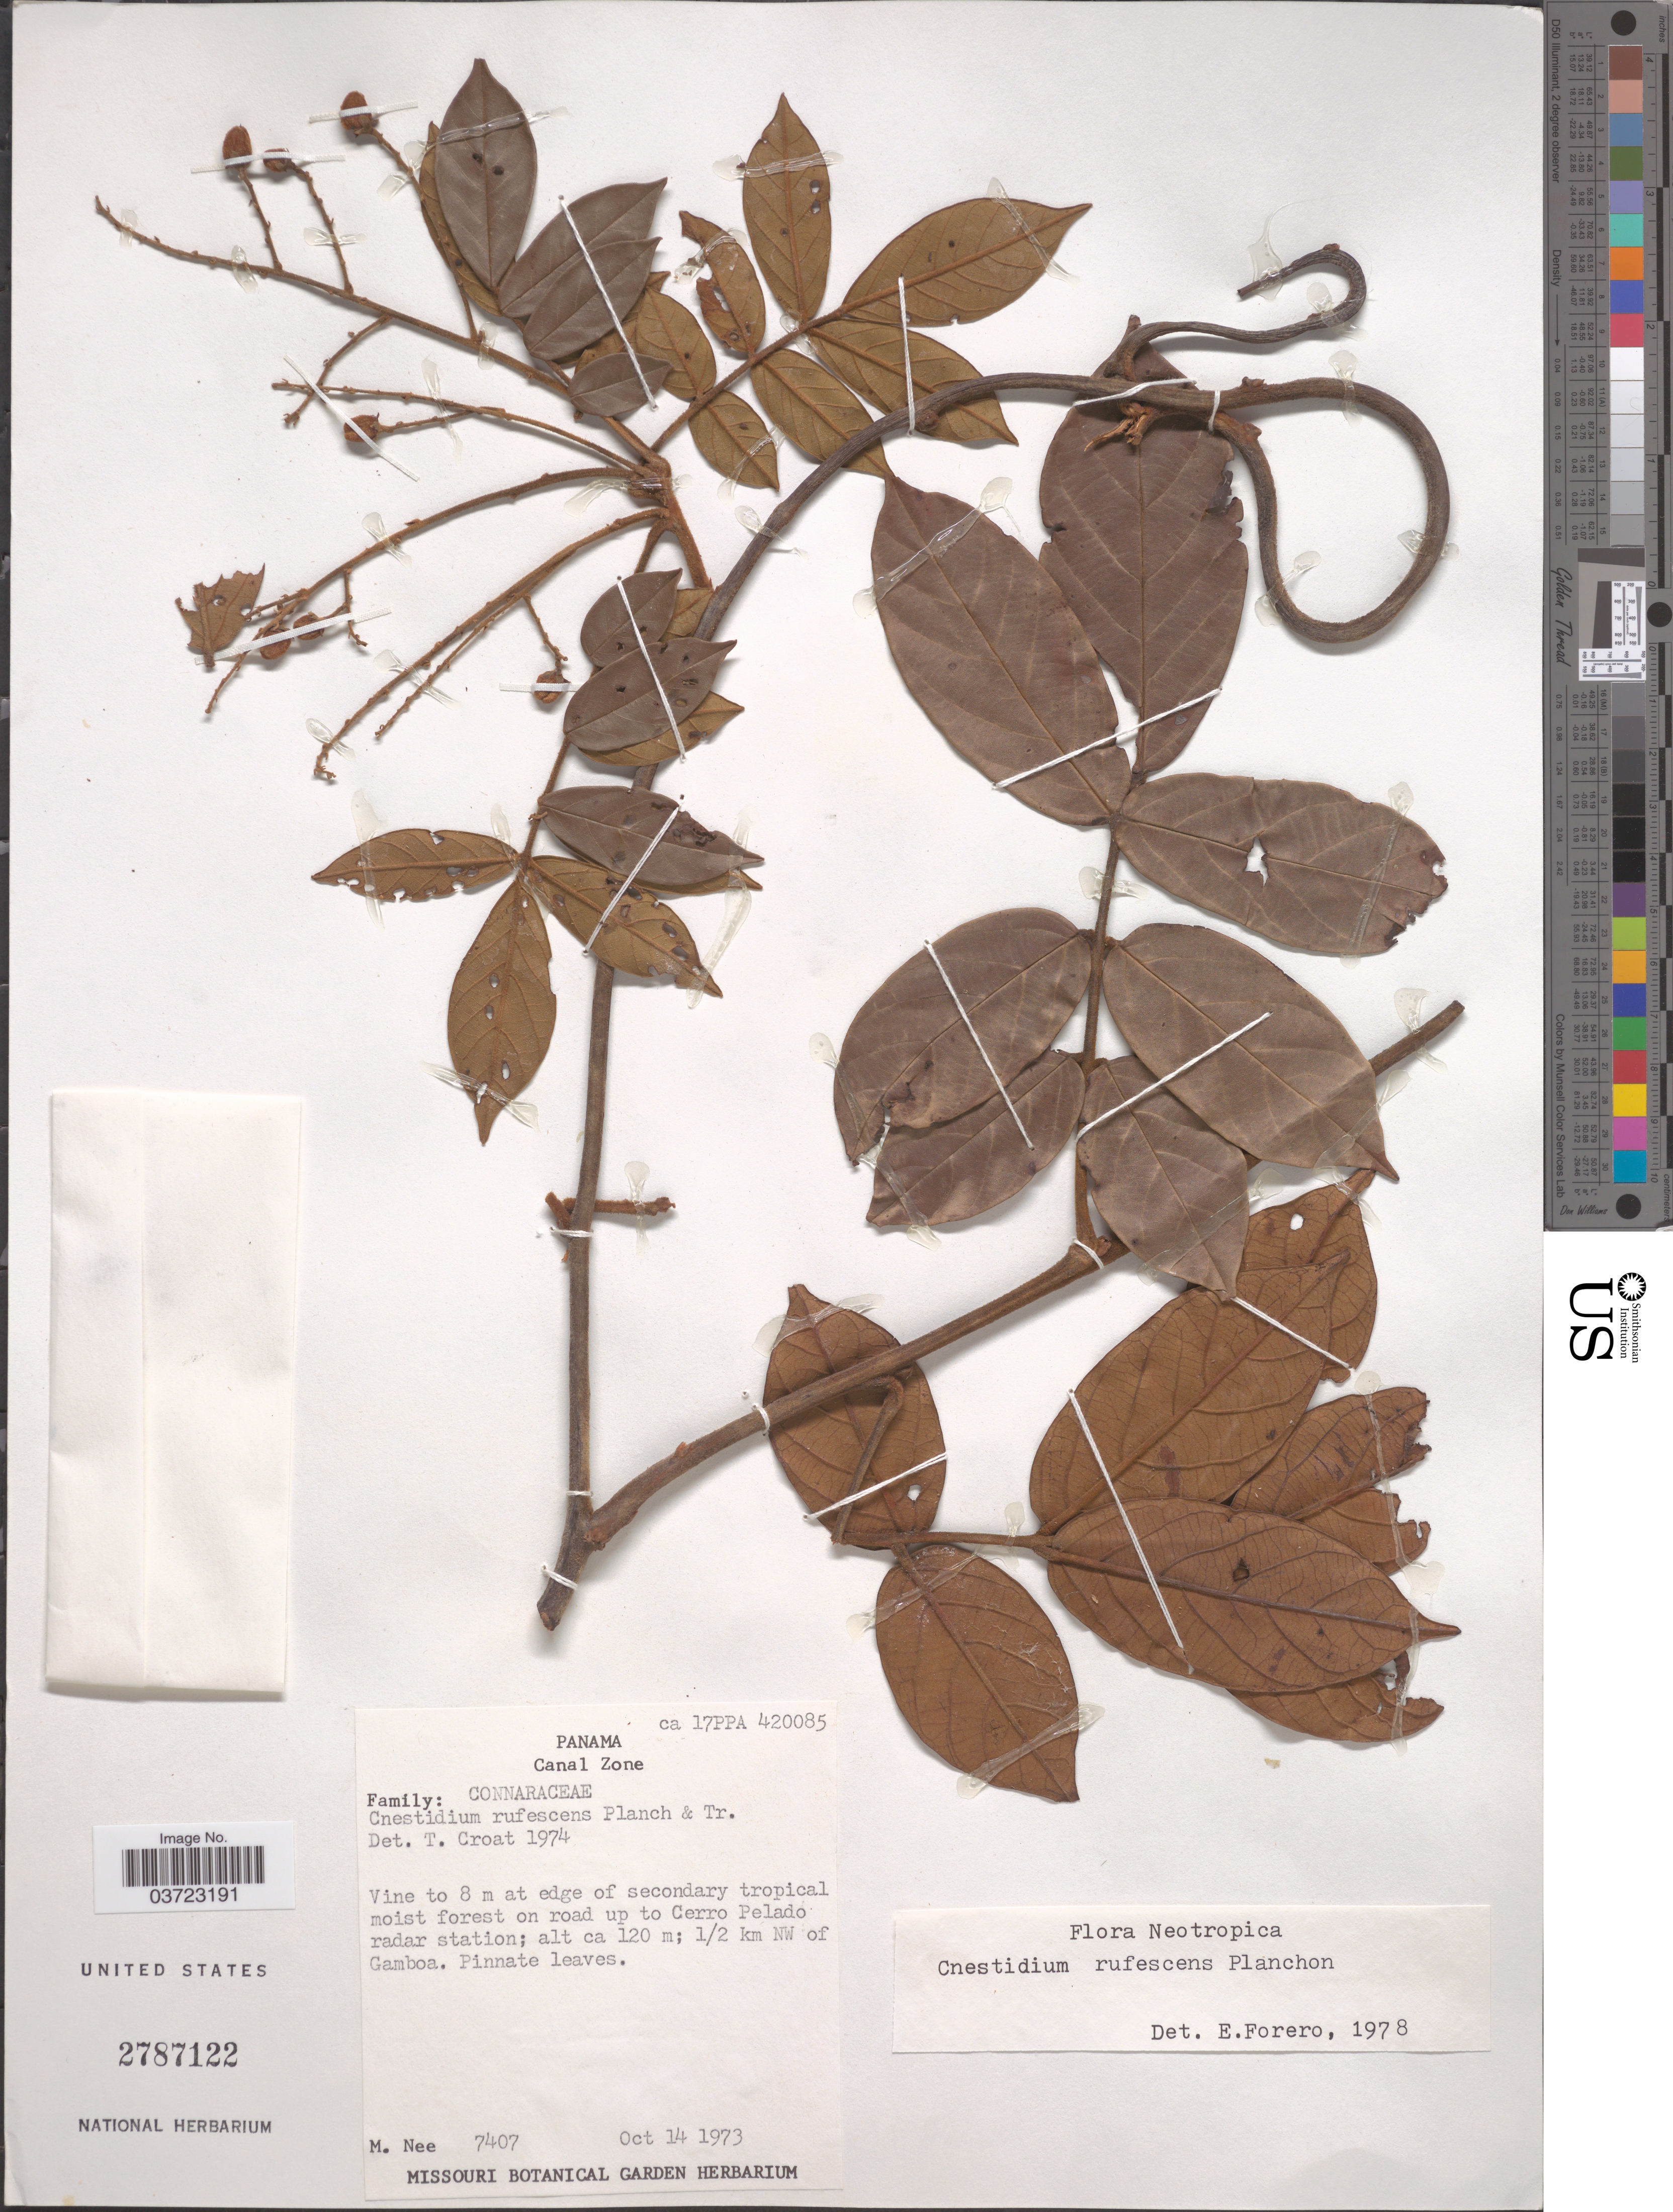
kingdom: Plantae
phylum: Tracheophyta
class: Magnoliopsida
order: Oxalidales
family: Connaraceae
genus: Cnestidium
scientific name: Cnestidium rufescens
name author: Planch.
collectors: M. Nee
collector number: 7407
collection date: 1973-10-14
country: Panama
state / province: Colón / Panamá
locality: Canal Zone. On road up to Cerro Pelado radar station; ½ km NW of Gamboa.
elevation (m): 120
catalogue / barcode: US 2787122